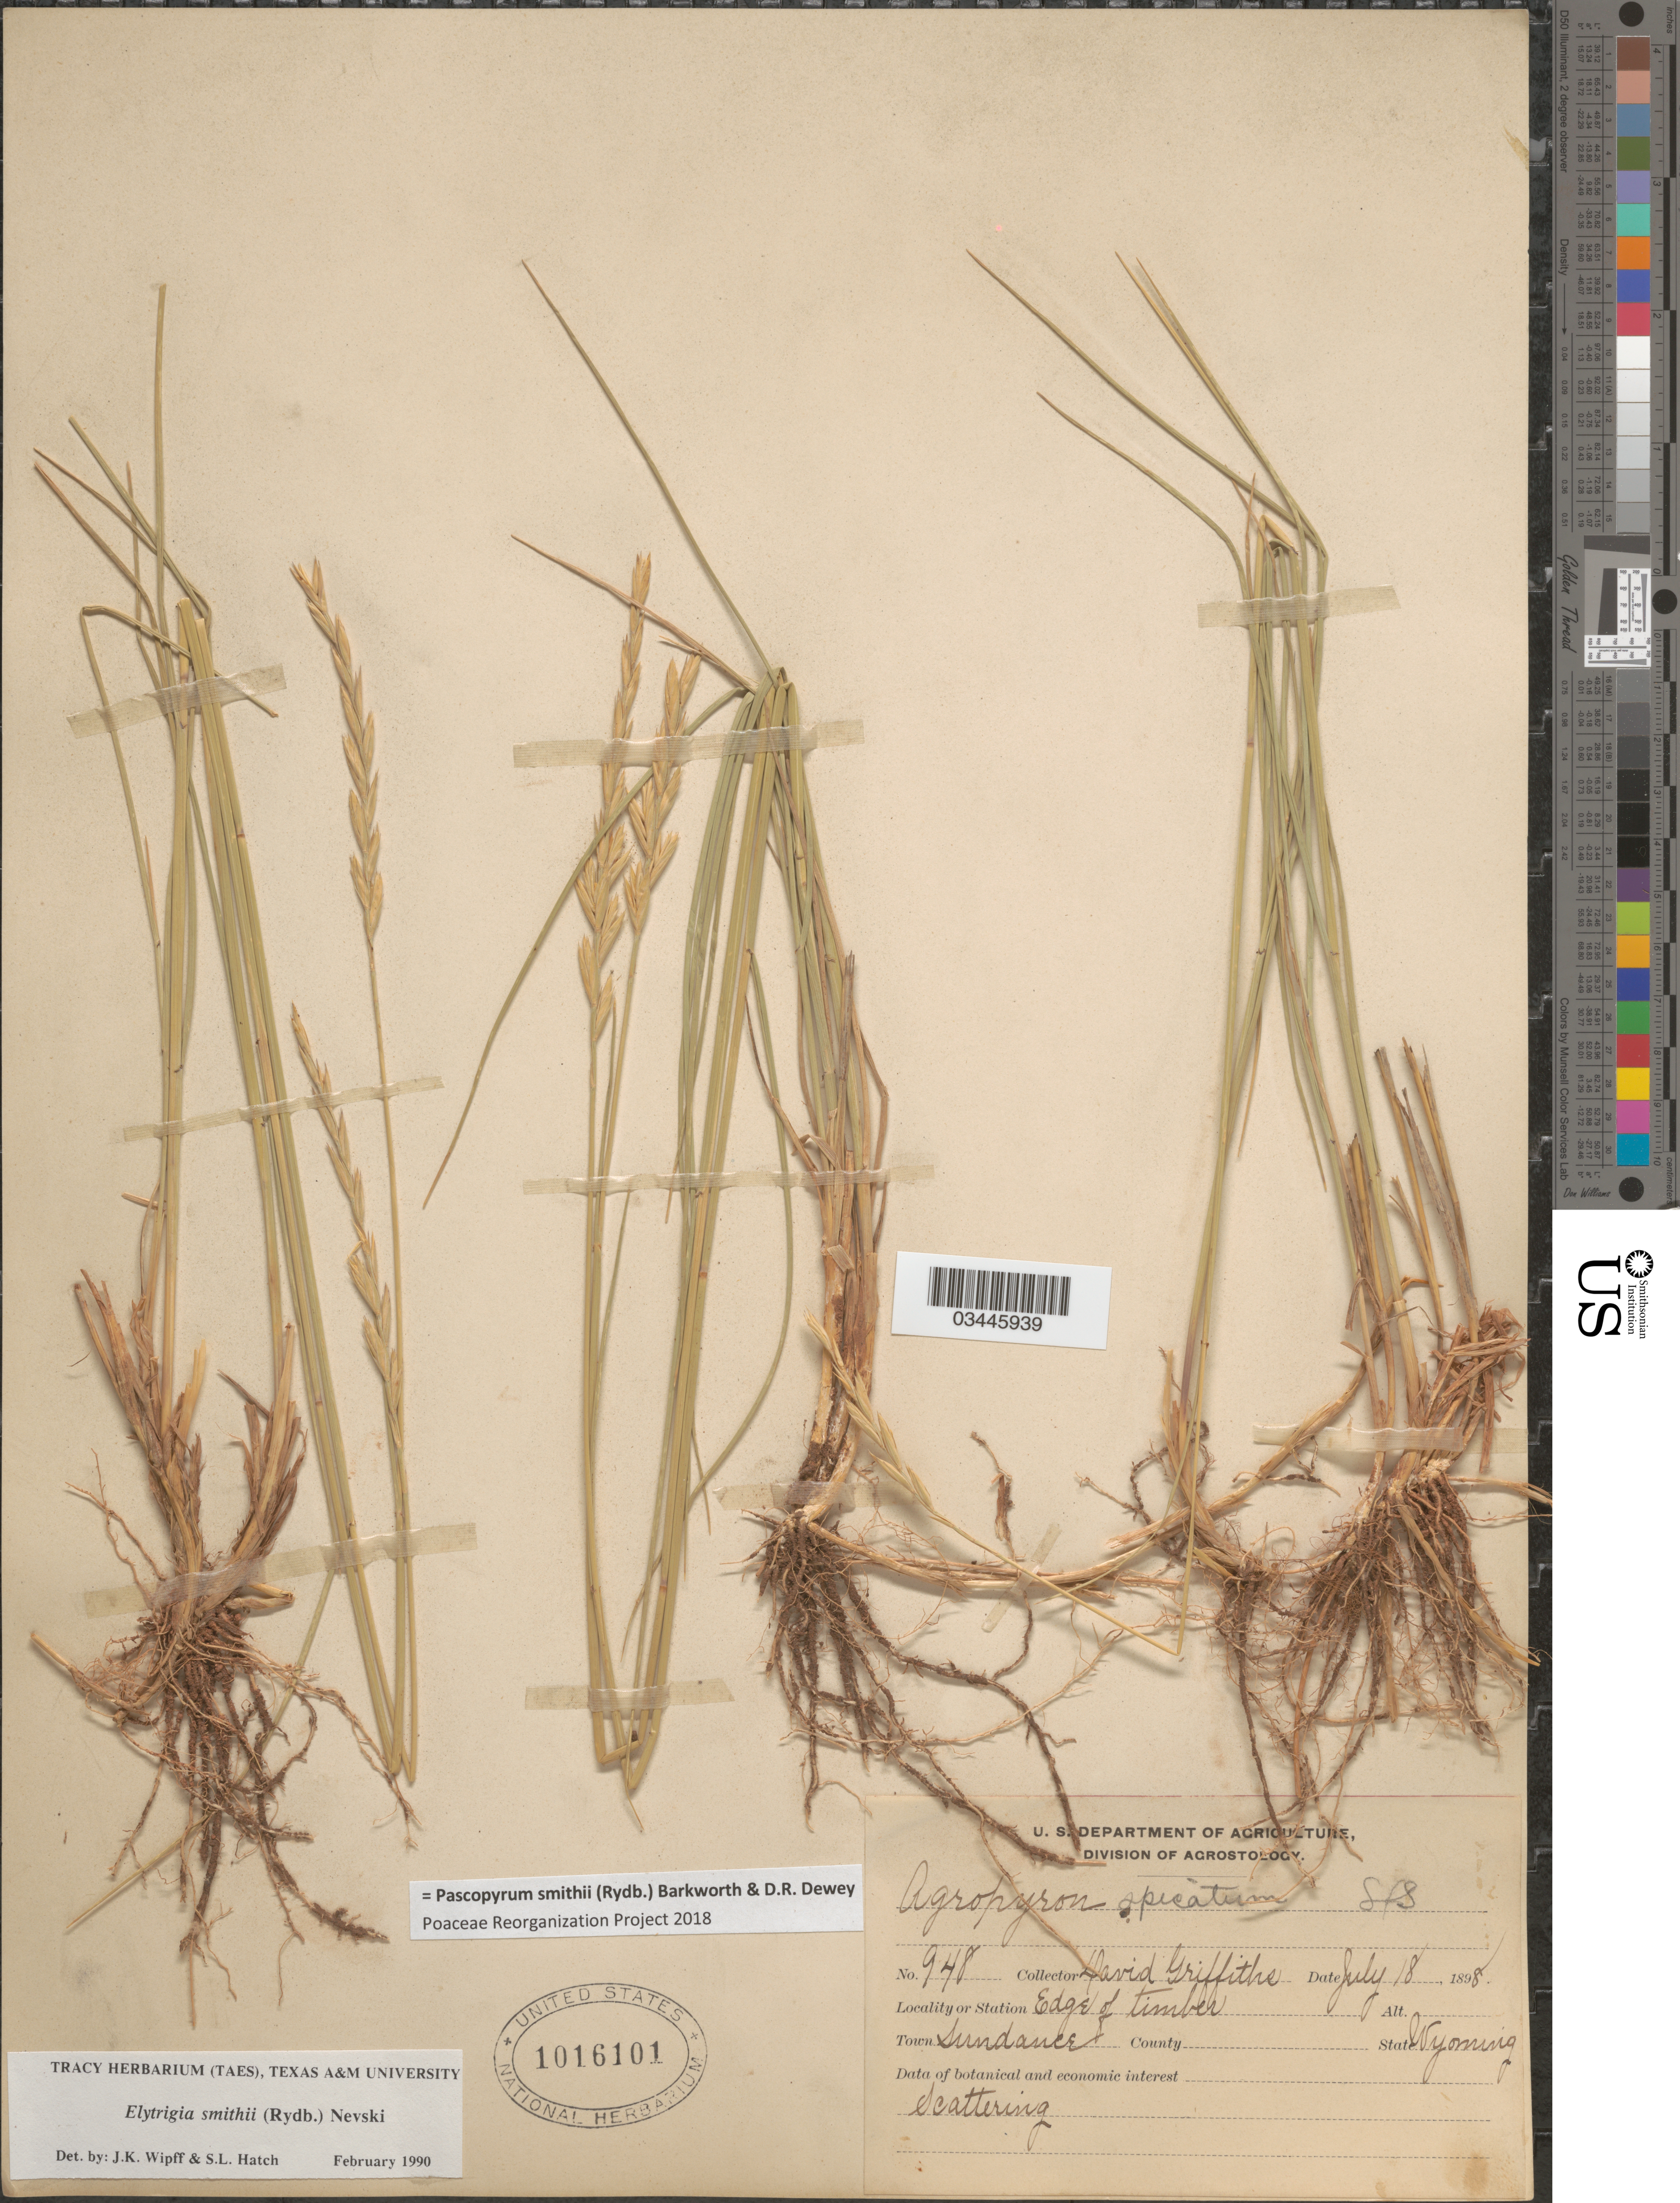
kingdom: Plantae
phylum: Tracheophyta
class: Liliopsida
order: Poales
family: Poaceae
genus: Pascopyrum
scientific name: Pascopyrum smithii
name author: (Rydb.) Barkworth & Dewey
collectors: D. Griffiths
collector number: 948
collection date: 1898-07-18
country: United States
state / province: Wyoming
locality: Edge of timber. Town Sundance.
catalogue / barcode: US 1016101